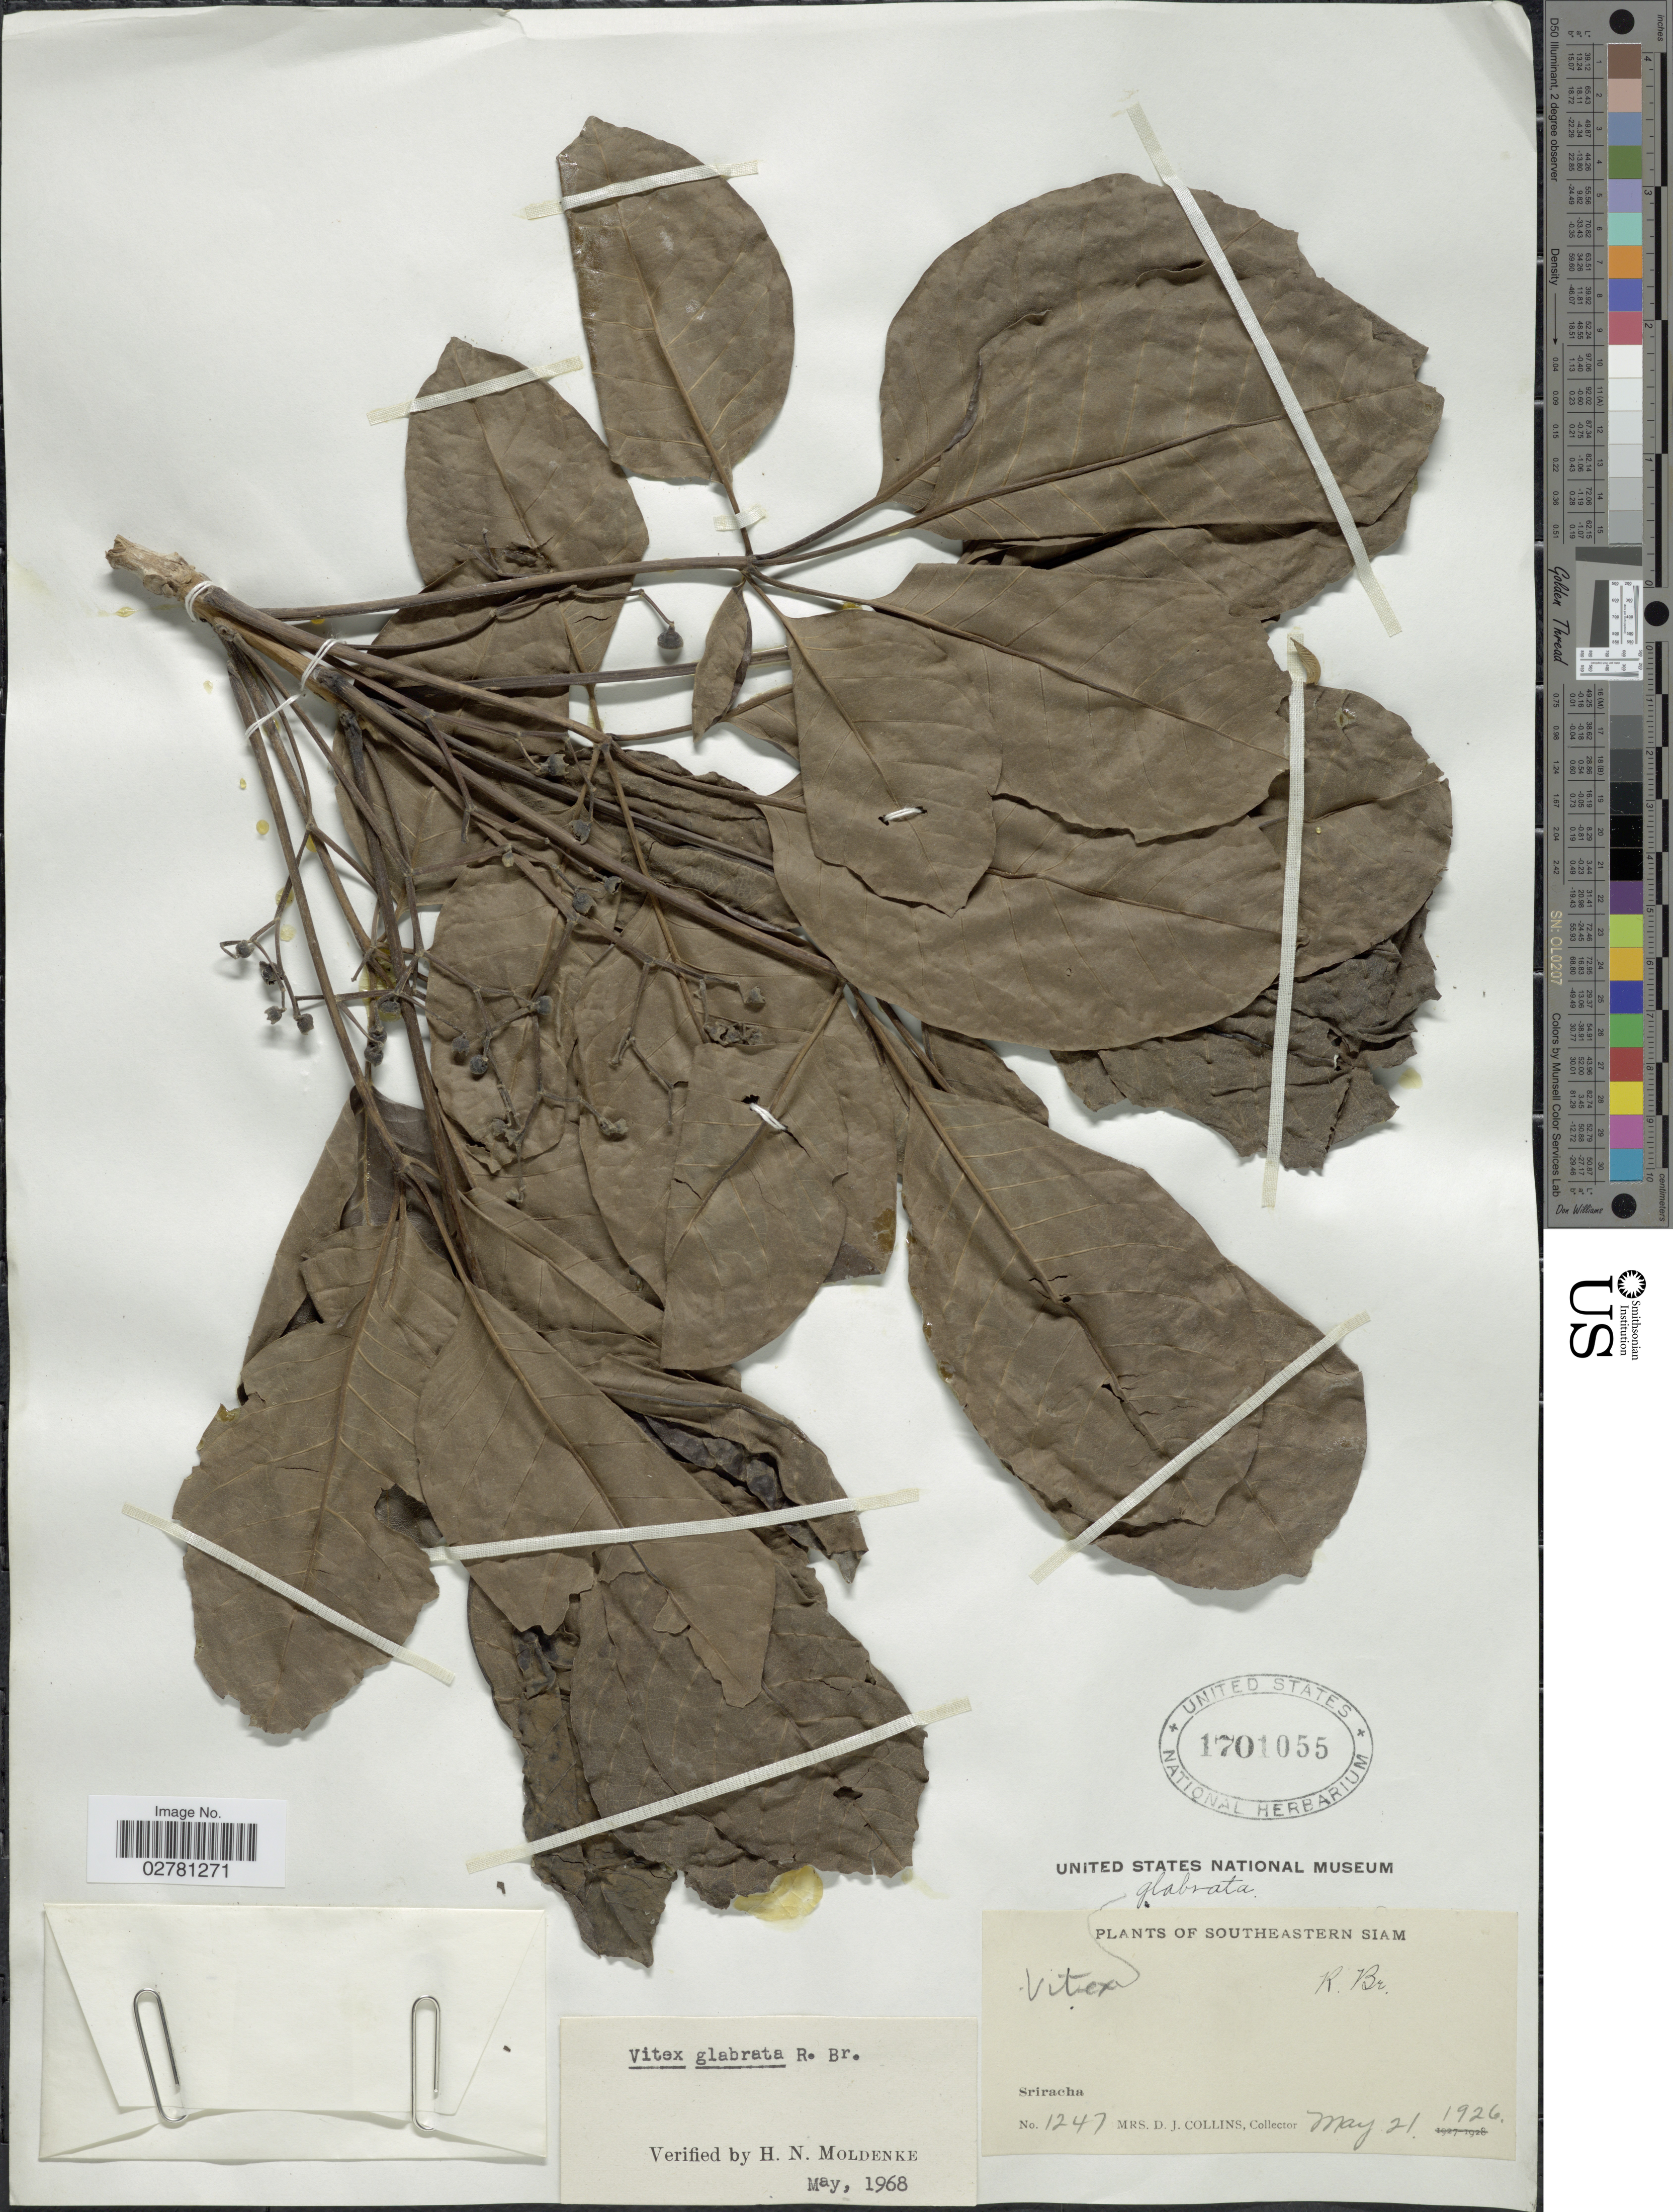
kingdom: Plantae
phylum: Tracheophyta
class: Magnoliopsida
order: Lamiales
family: Lamiaceae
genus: Vitex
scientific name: Vitex glabrata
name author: R. Br.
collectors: Mrs. D. J. Collins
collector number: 1247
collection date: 1926-05-21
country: Thailand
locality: Southeastern Siam. Sriracha.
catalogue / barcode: US 1701055